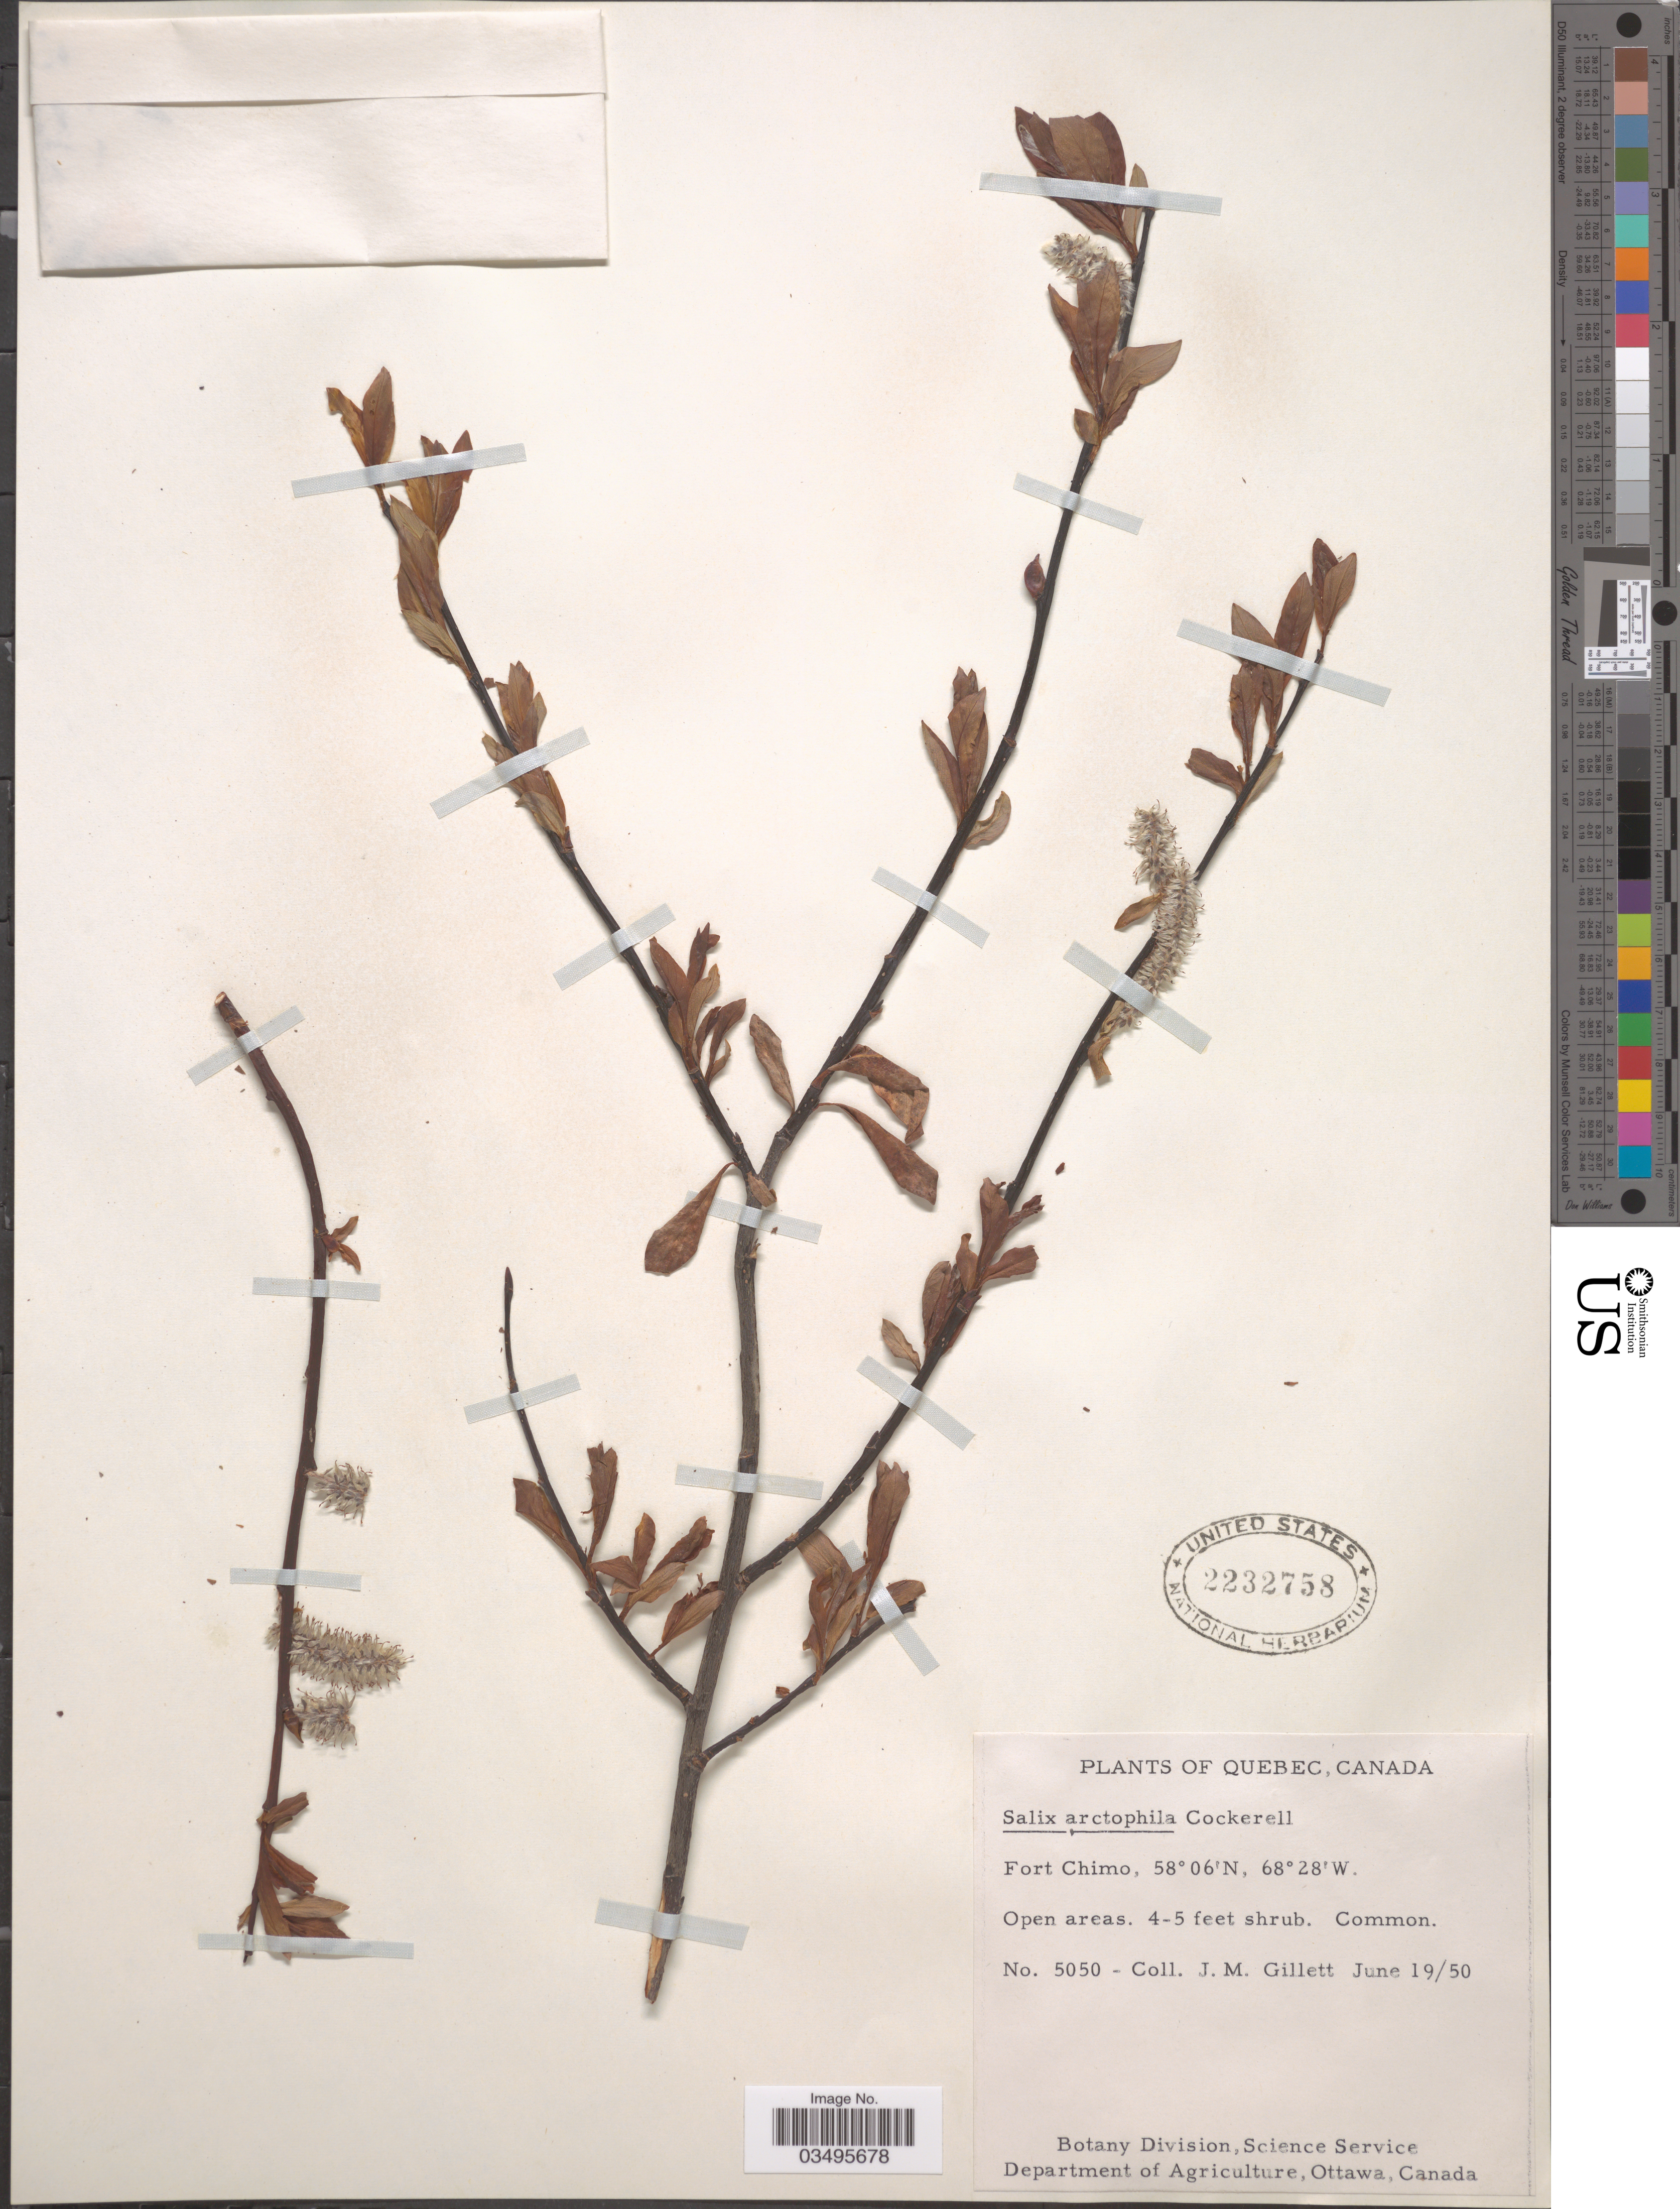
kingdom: Plantae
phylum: Tracheophyta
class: Magnoliopsida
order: Malpighiales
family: Salicaceae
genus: Salix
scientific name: Salix arctophila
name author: Cockerell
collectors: J. M. Gillett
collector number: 5050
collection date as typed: Transcribed d/m/y: 19/6/50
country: Canada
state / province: Quebec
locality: Fort Chimo. Open areas.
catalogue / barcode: US 2232758